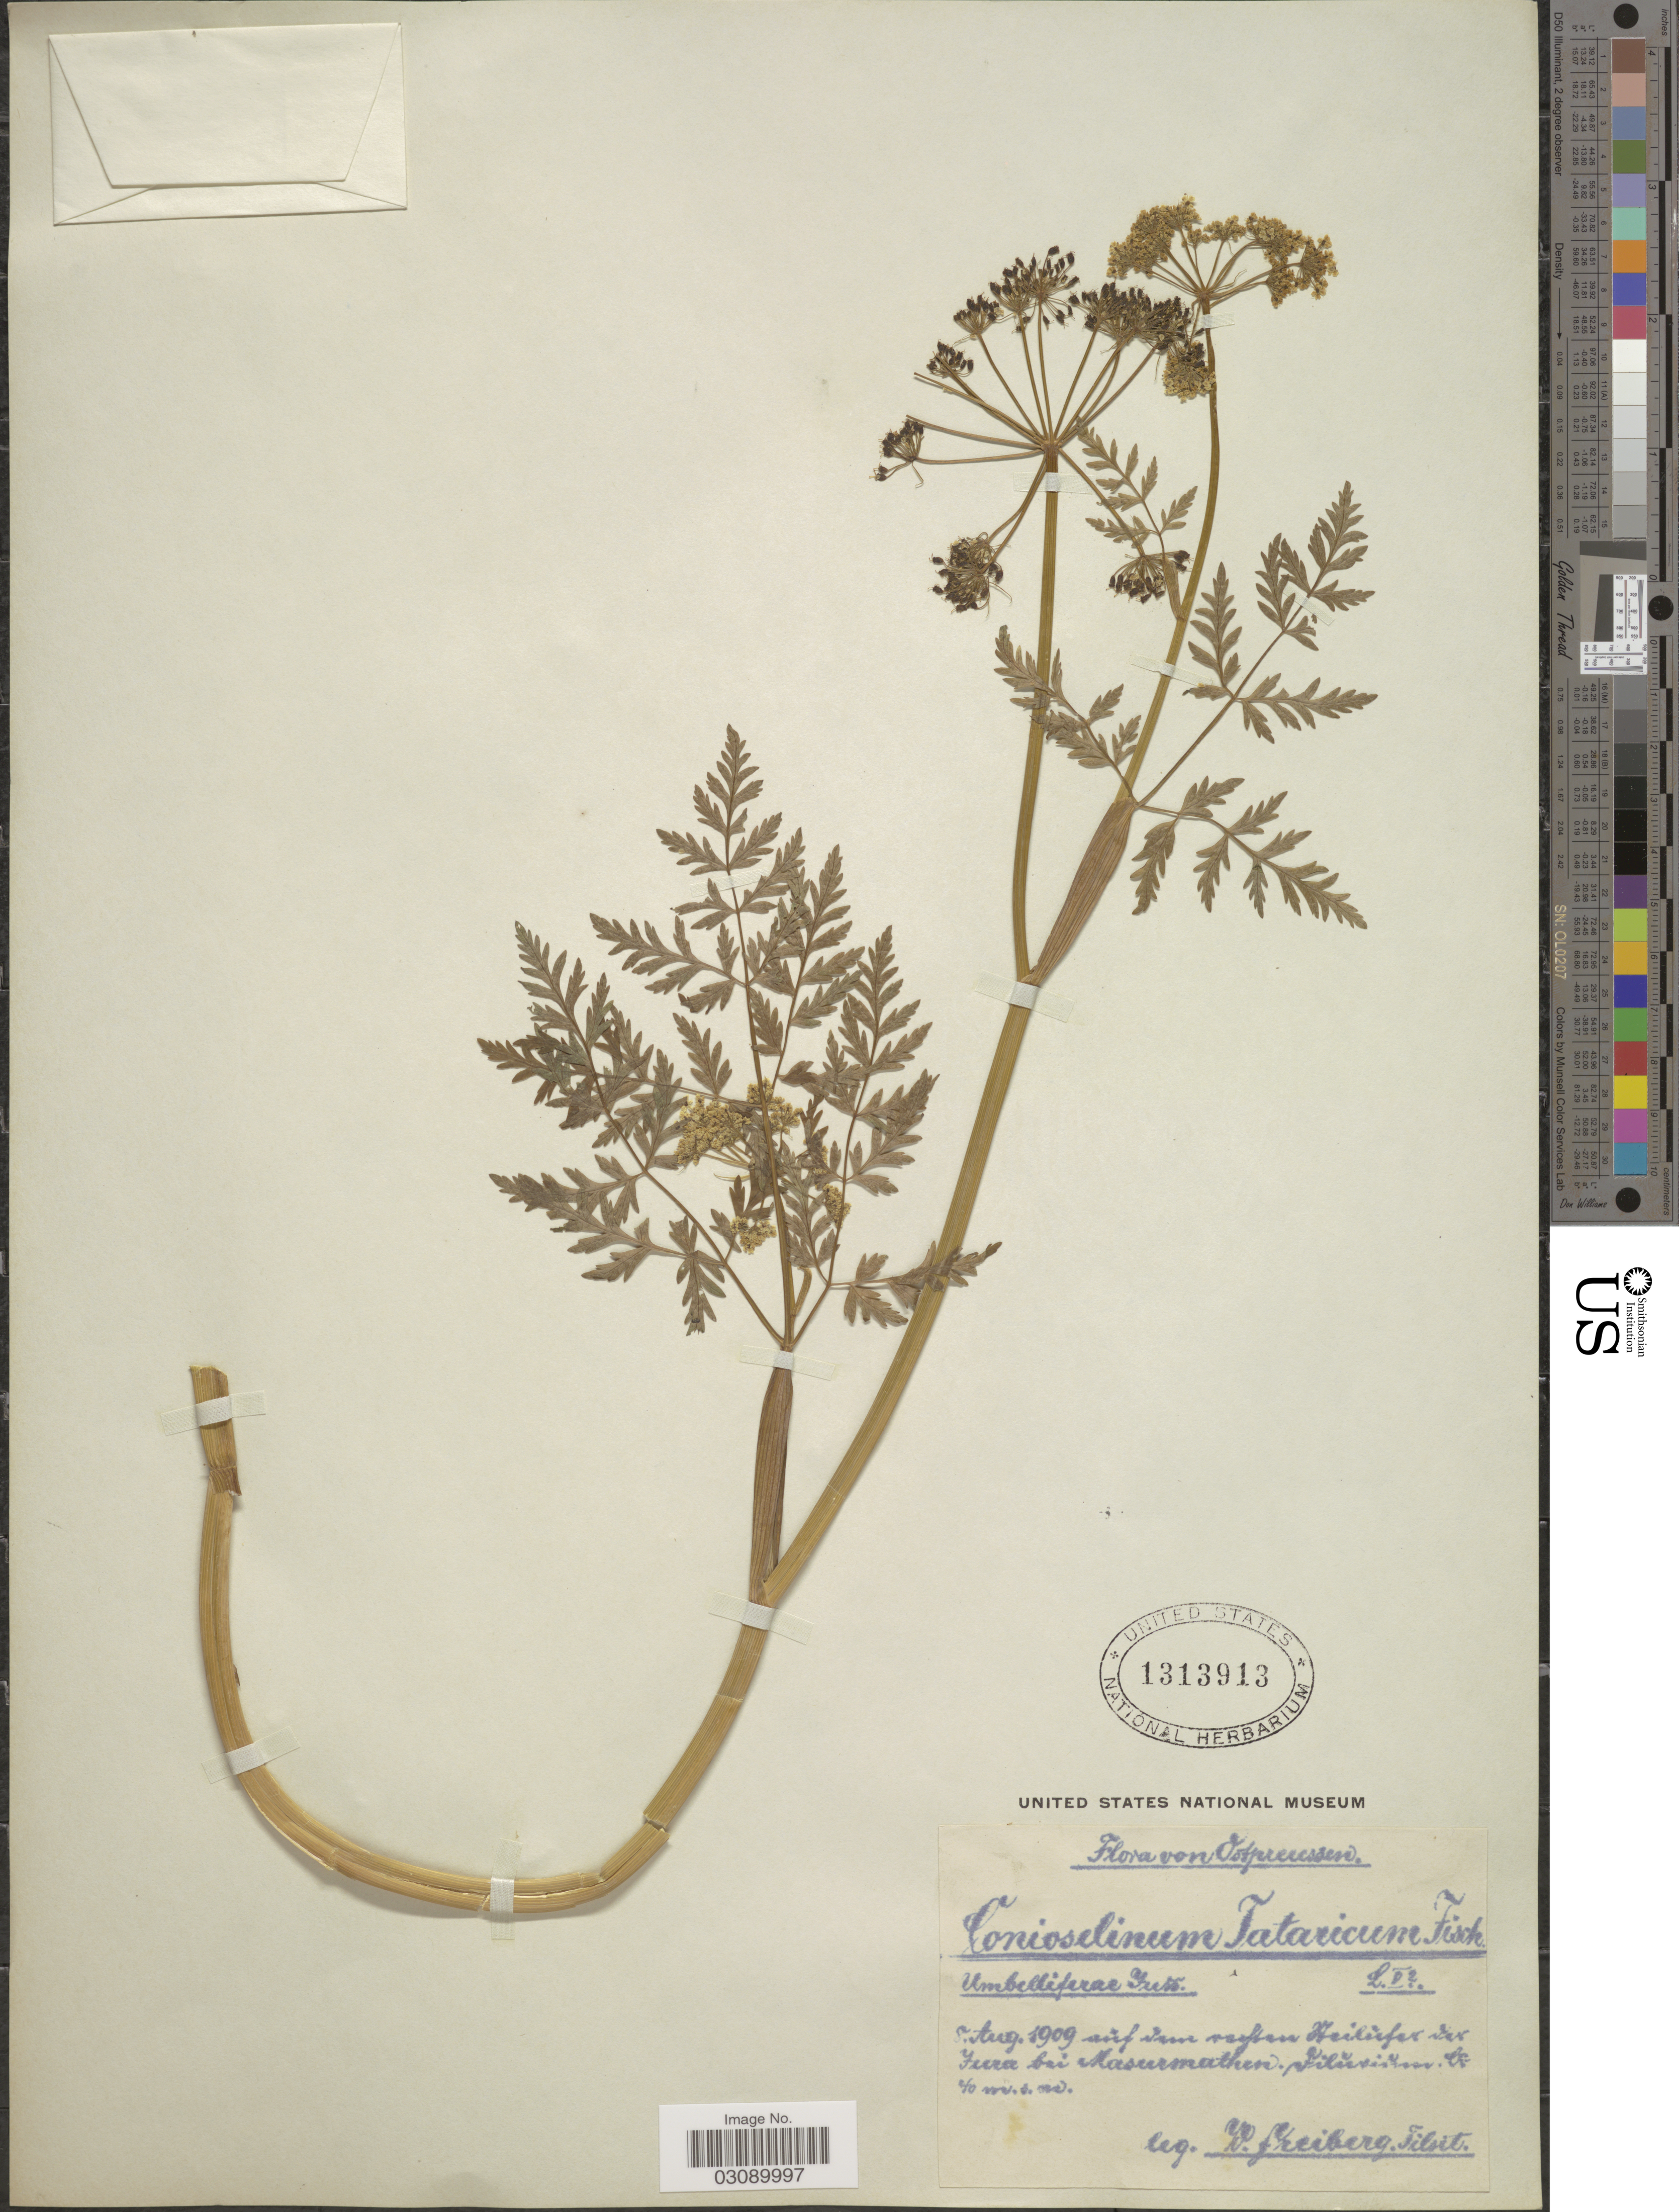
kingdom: Plantae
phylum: Tracheophyta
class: Magnoliopsida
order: Apiales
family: Apiaceae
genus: Conioselinum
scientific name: Conioselinum tataricum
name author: Hoffm.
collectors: W. Freiberg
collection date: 1909-08-08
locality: Ostpreussen. Auf [illegible text] Heilüfer der Jura bei Masurmathen.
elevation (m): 40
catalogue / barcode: US 1313913